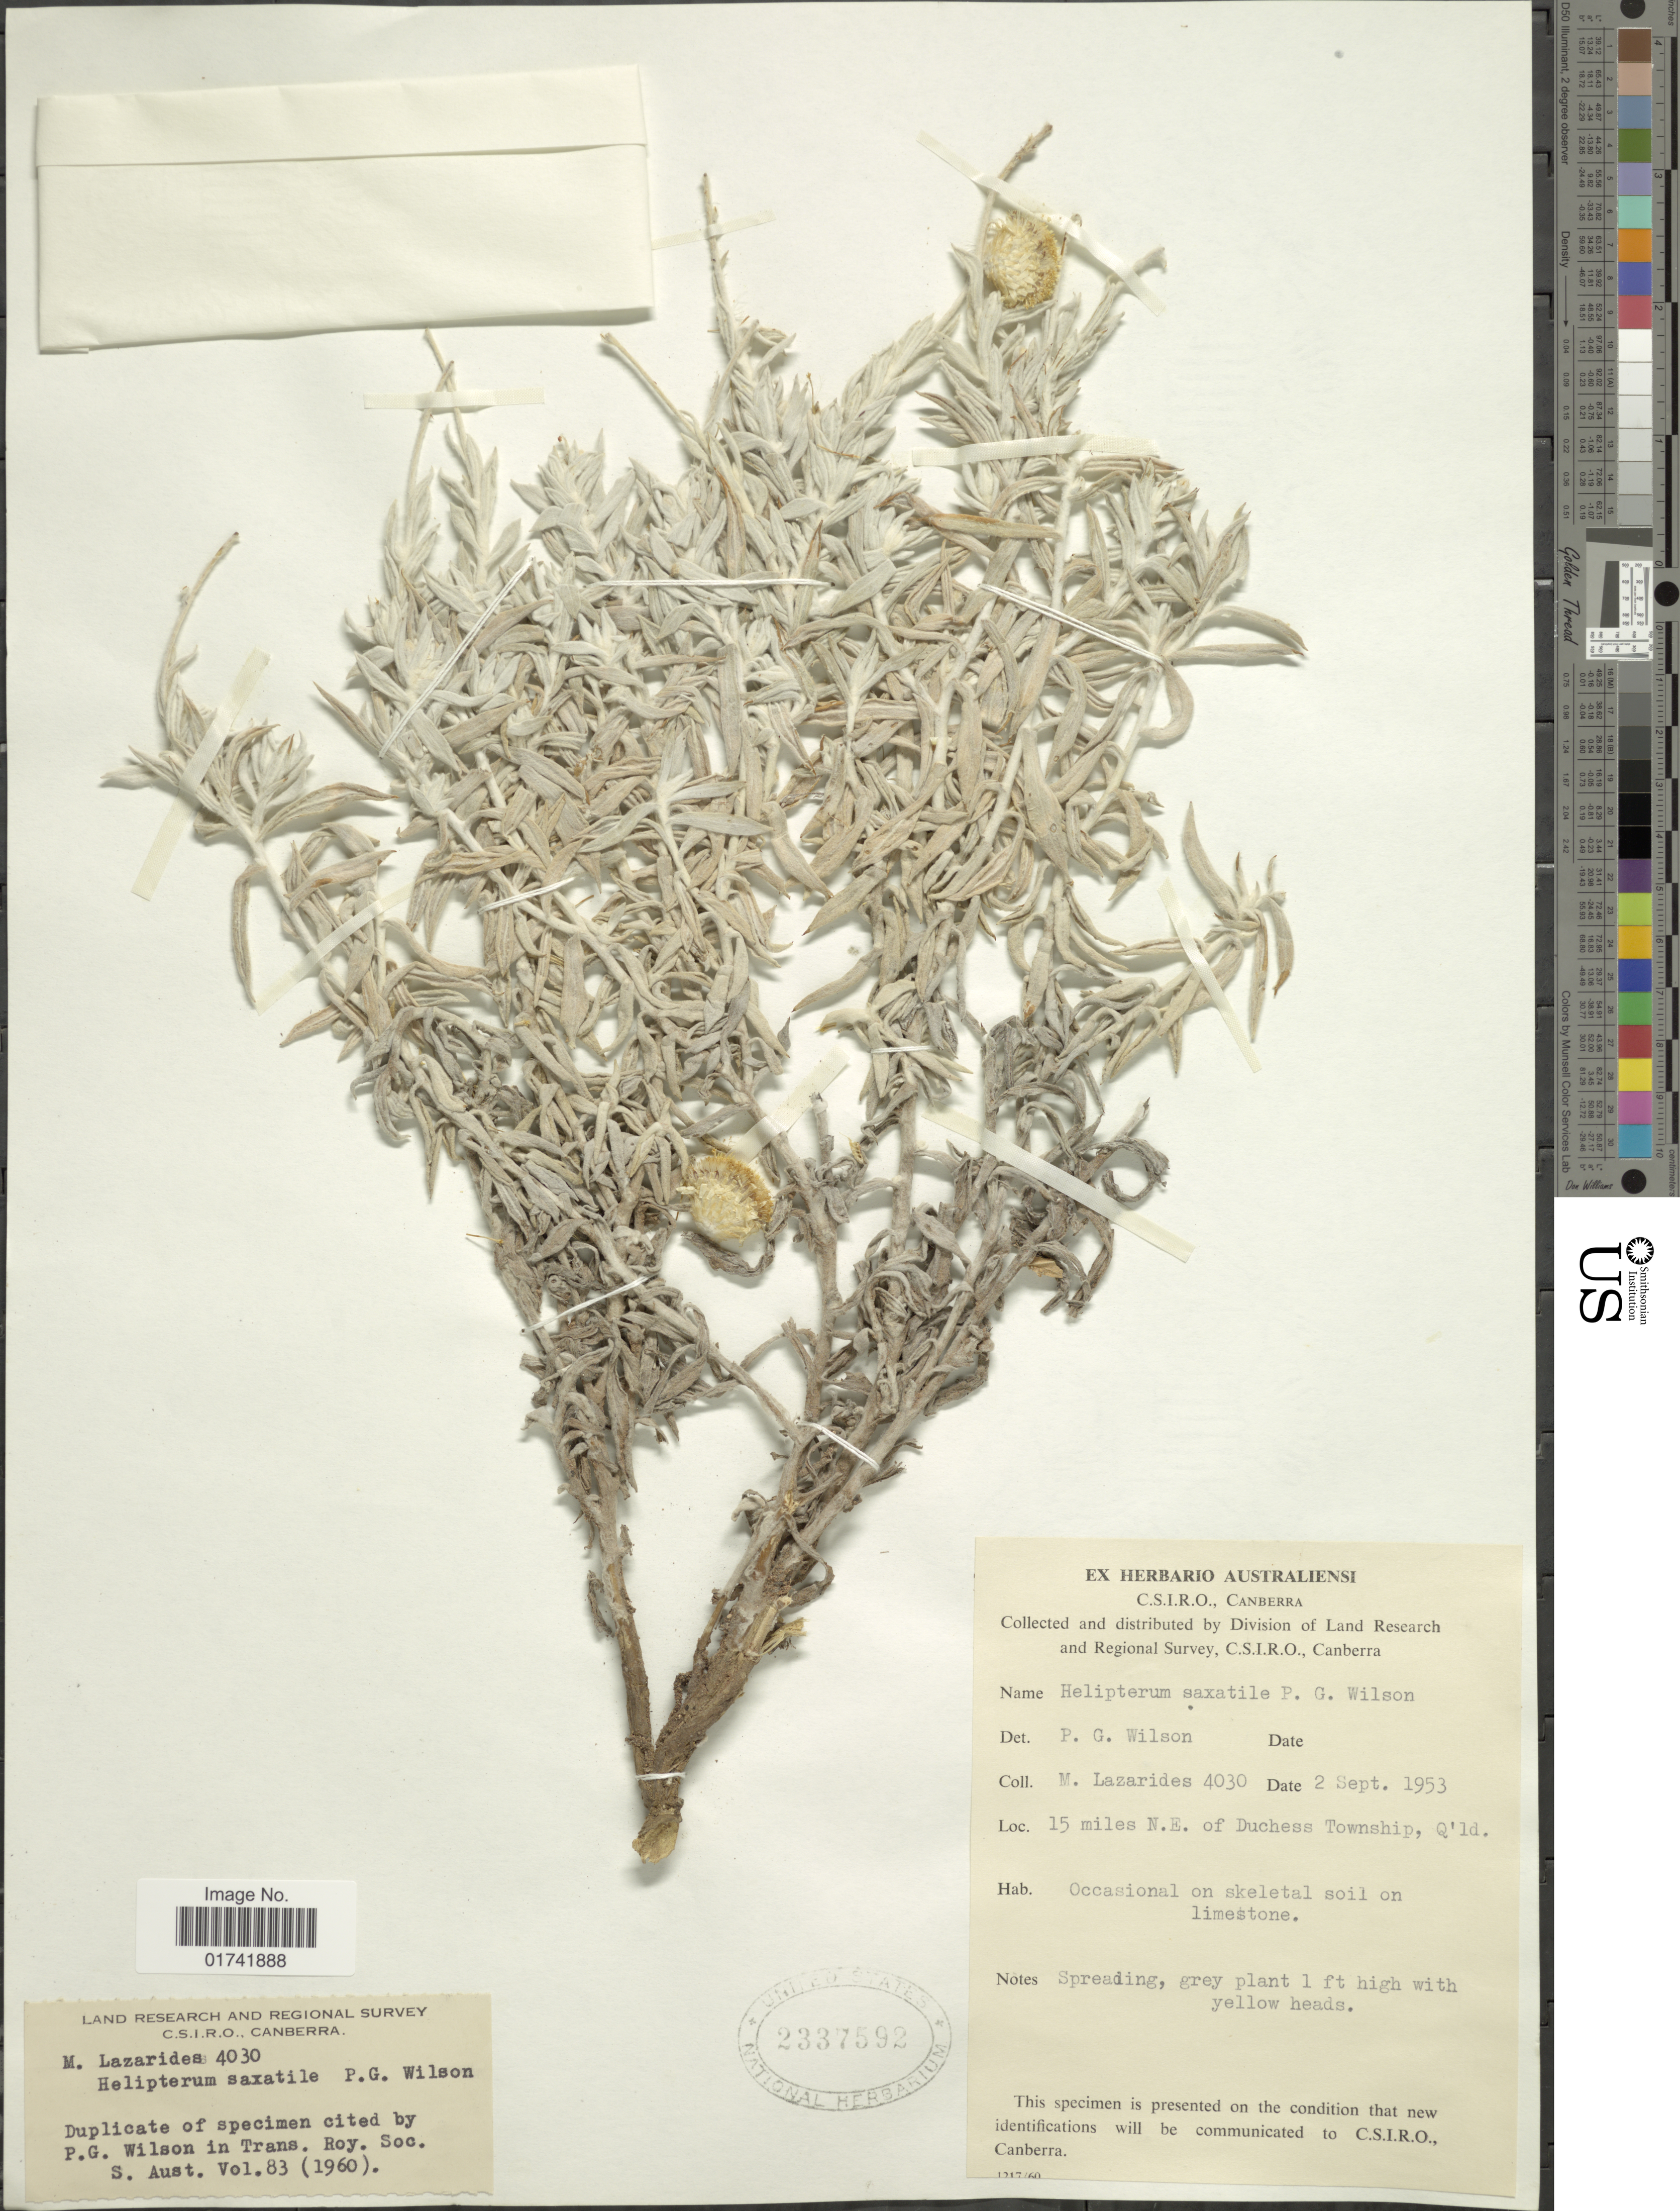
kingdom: Plantae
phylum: Tracheophyta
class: Magnoliopsida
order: Asterales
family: Asteraceae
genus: Helipterum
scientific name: Helipterum saxatile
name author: Paul G. Wilson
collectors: M. Lazarides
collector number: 4030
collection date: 1953-09-02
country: Australia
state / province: South Australia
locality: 15 miles N. E. of Duchess Township, Q. 1d. S. Aust.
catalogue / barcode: US 2337592